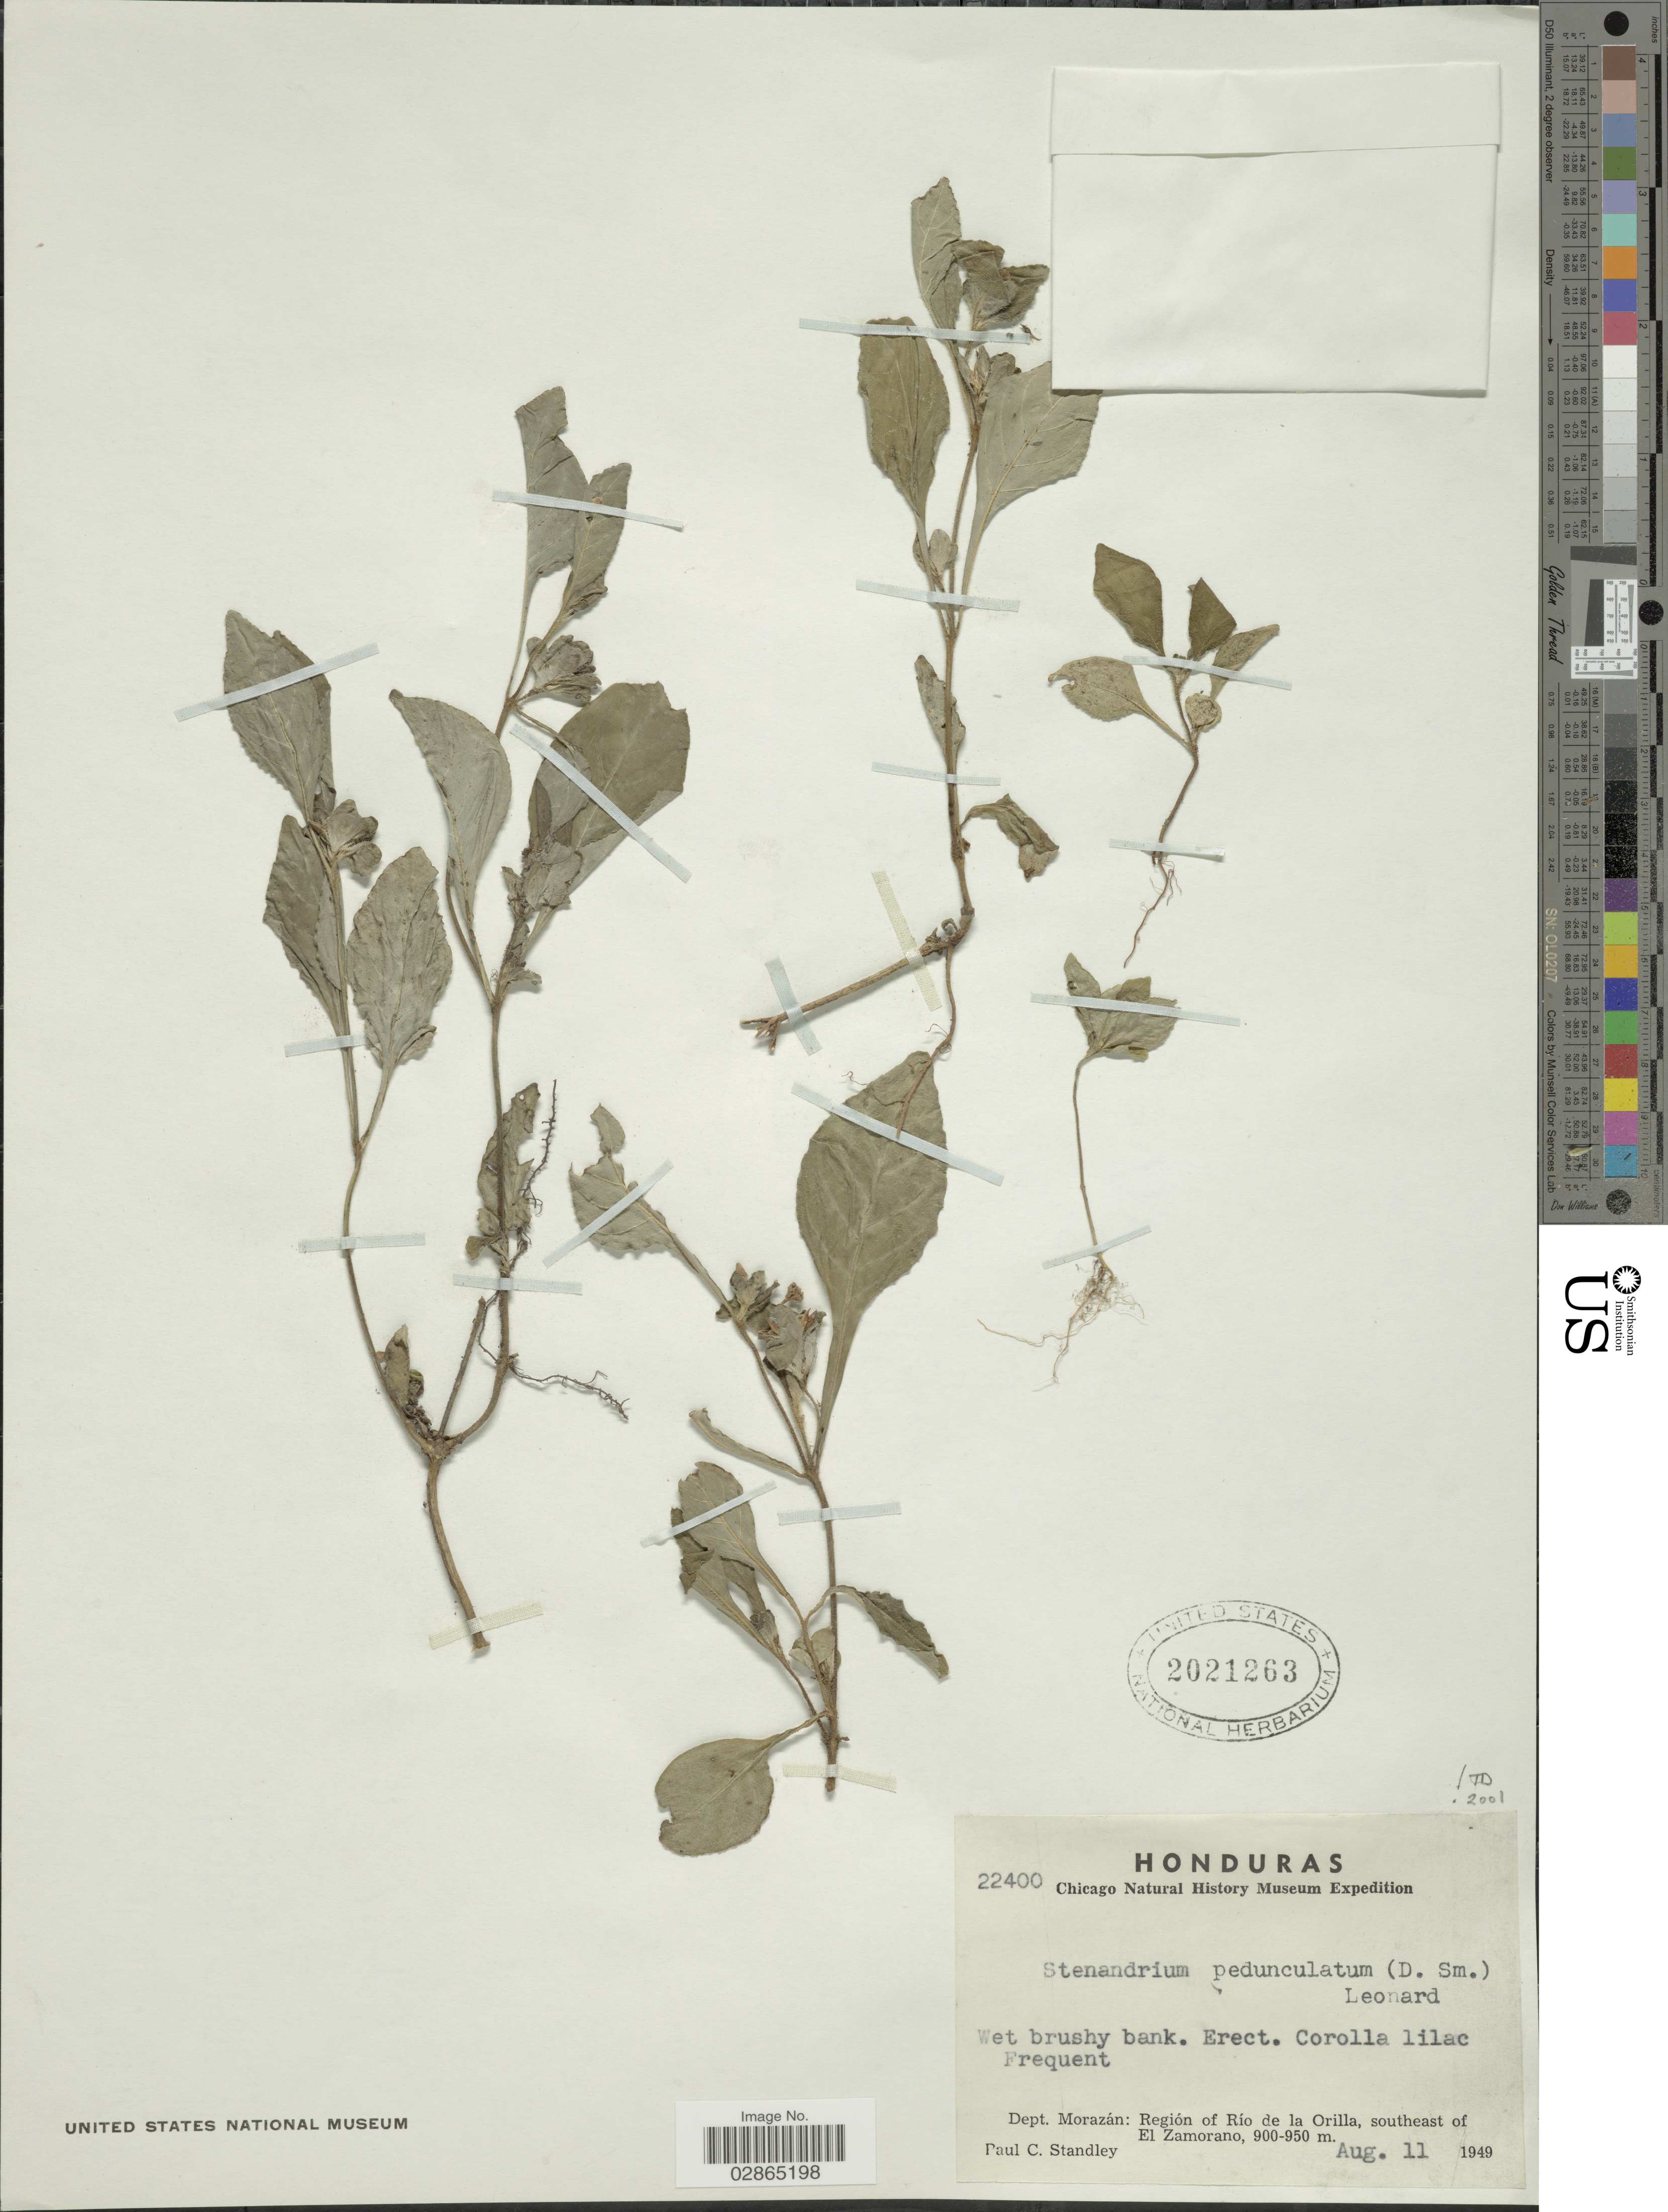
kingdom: Plantae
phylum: Tracheophyta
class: Magnoliopsida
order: Lamiales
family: Acanthaceae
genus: Stenandrium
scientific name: Stenandrium pedunculatum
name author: (Donn. Sm.) Leonard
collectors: P. C. Standley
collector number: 22400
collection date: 1949-08-11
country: Honduras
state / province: Fco. Morazán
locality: Dept. Morazán: Región of Río de la Orilla, southeast of El Zamorano.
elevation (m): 900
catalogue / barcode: US 2021263